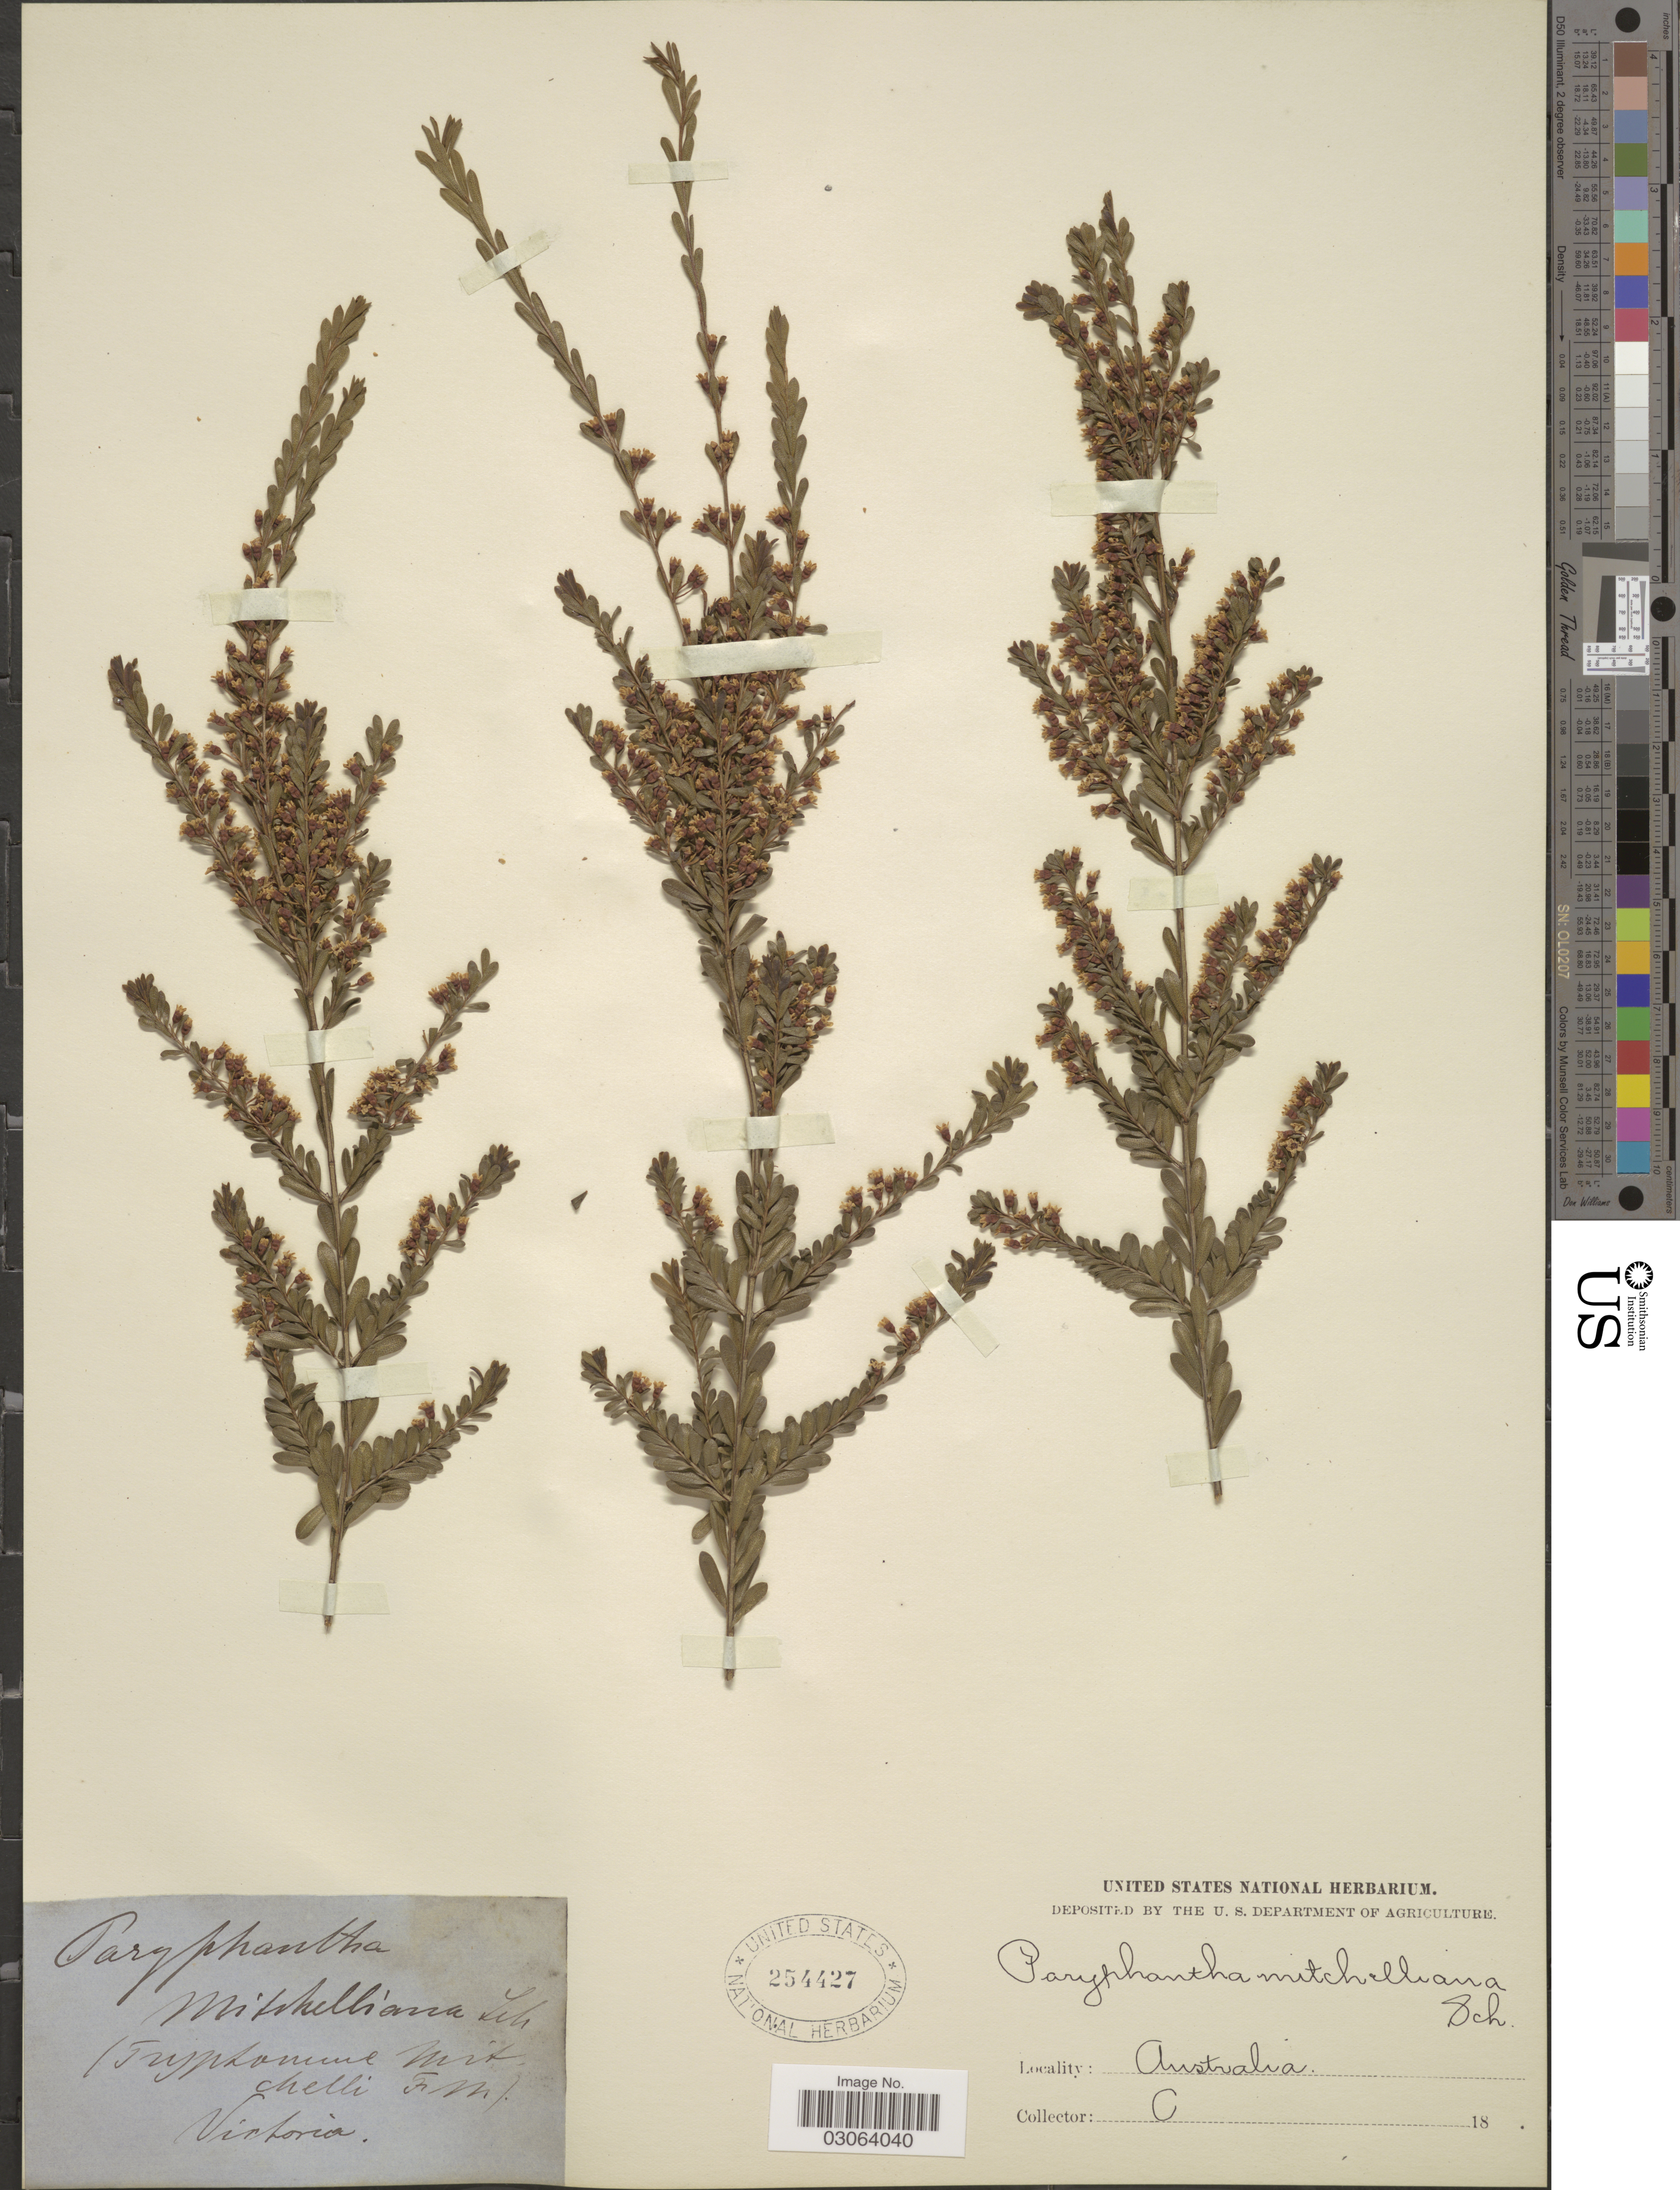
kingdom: Plantae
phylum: Tracheophyta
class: Magnoliopsida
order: Myrtales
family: Myrtaceae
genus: Thryptomene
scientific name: Thryptomene mitchelliana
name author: (Schauer) F. Muell.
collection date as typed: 18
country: Australia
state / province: Victoria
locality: Victoria.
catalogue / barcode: US 254427